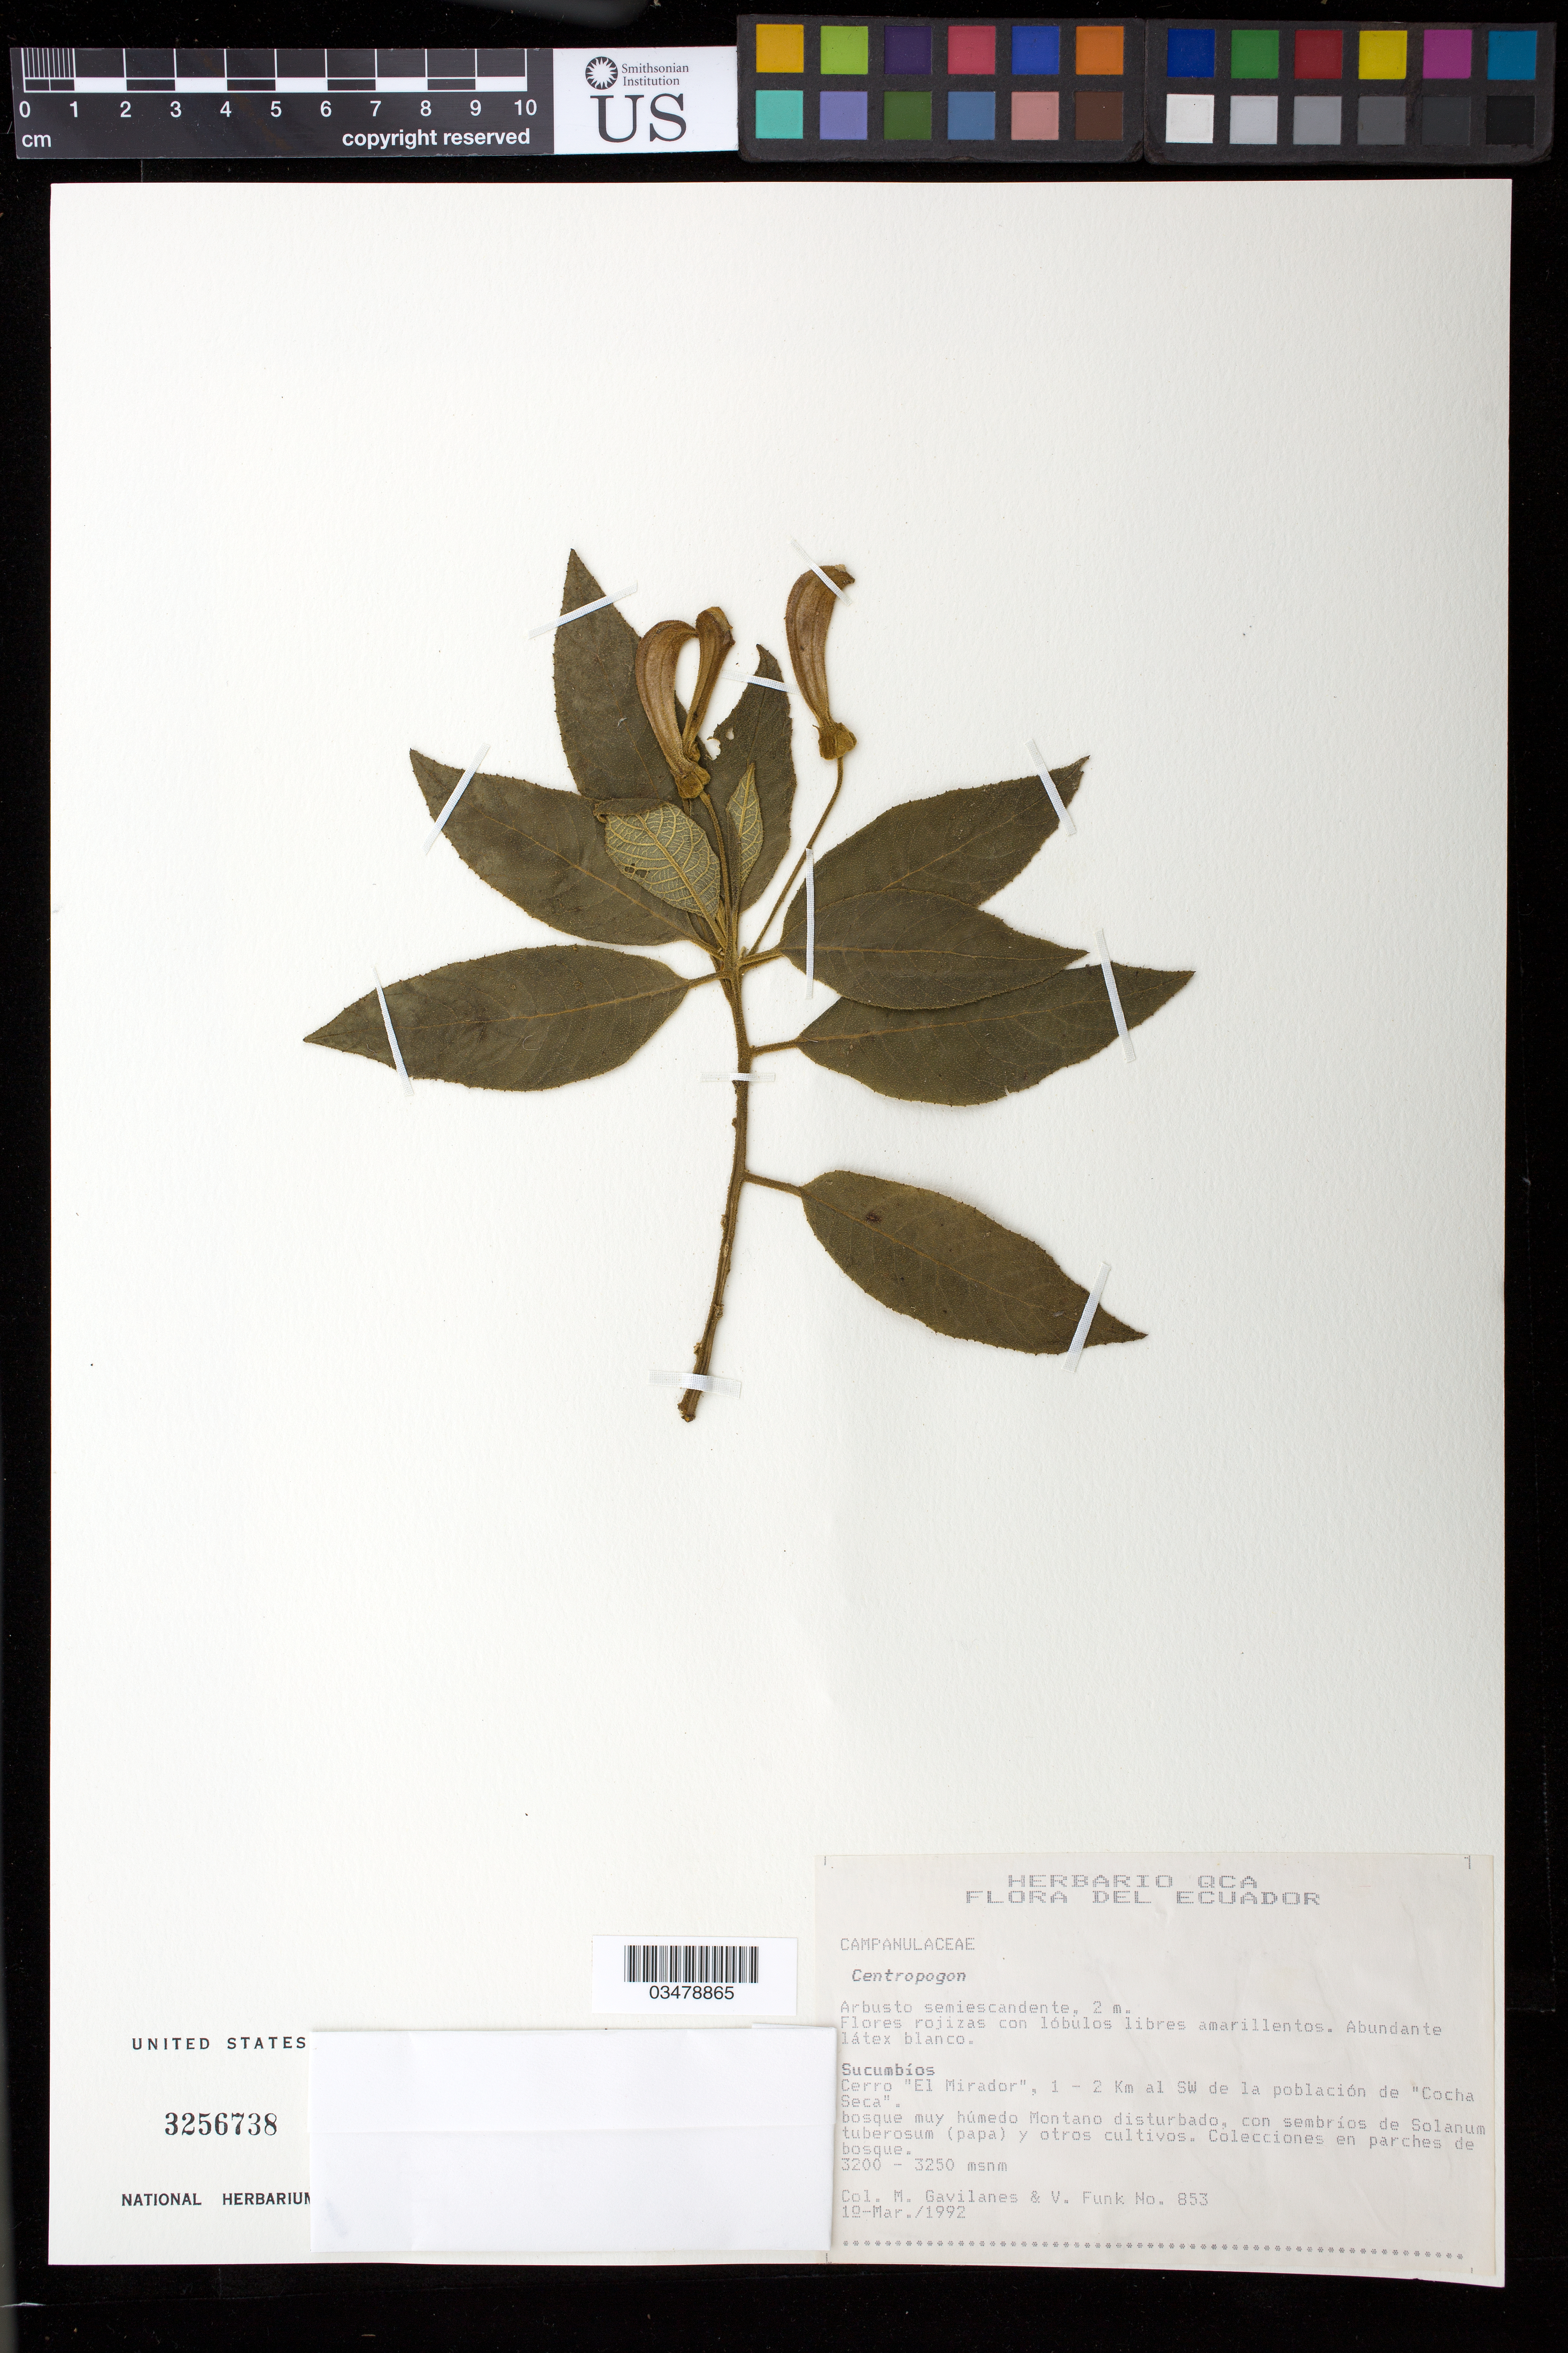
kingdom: Plantae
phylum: Tracheophyta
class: Magnoliopsida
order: Asterales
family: Campanulaceae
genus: Centropogon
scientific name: Centropogon sp.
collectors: M. Gavilanes & V. Funk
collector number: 853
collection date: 1992-03-10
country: Ecuador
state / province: Sucumbíos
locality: Cerro "El Mirador", 1-2 Km al SW de la población de "Cocha Seca"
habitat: Bosque muy humedo Montano disturbado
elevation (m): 3200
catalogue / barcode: US 3256738